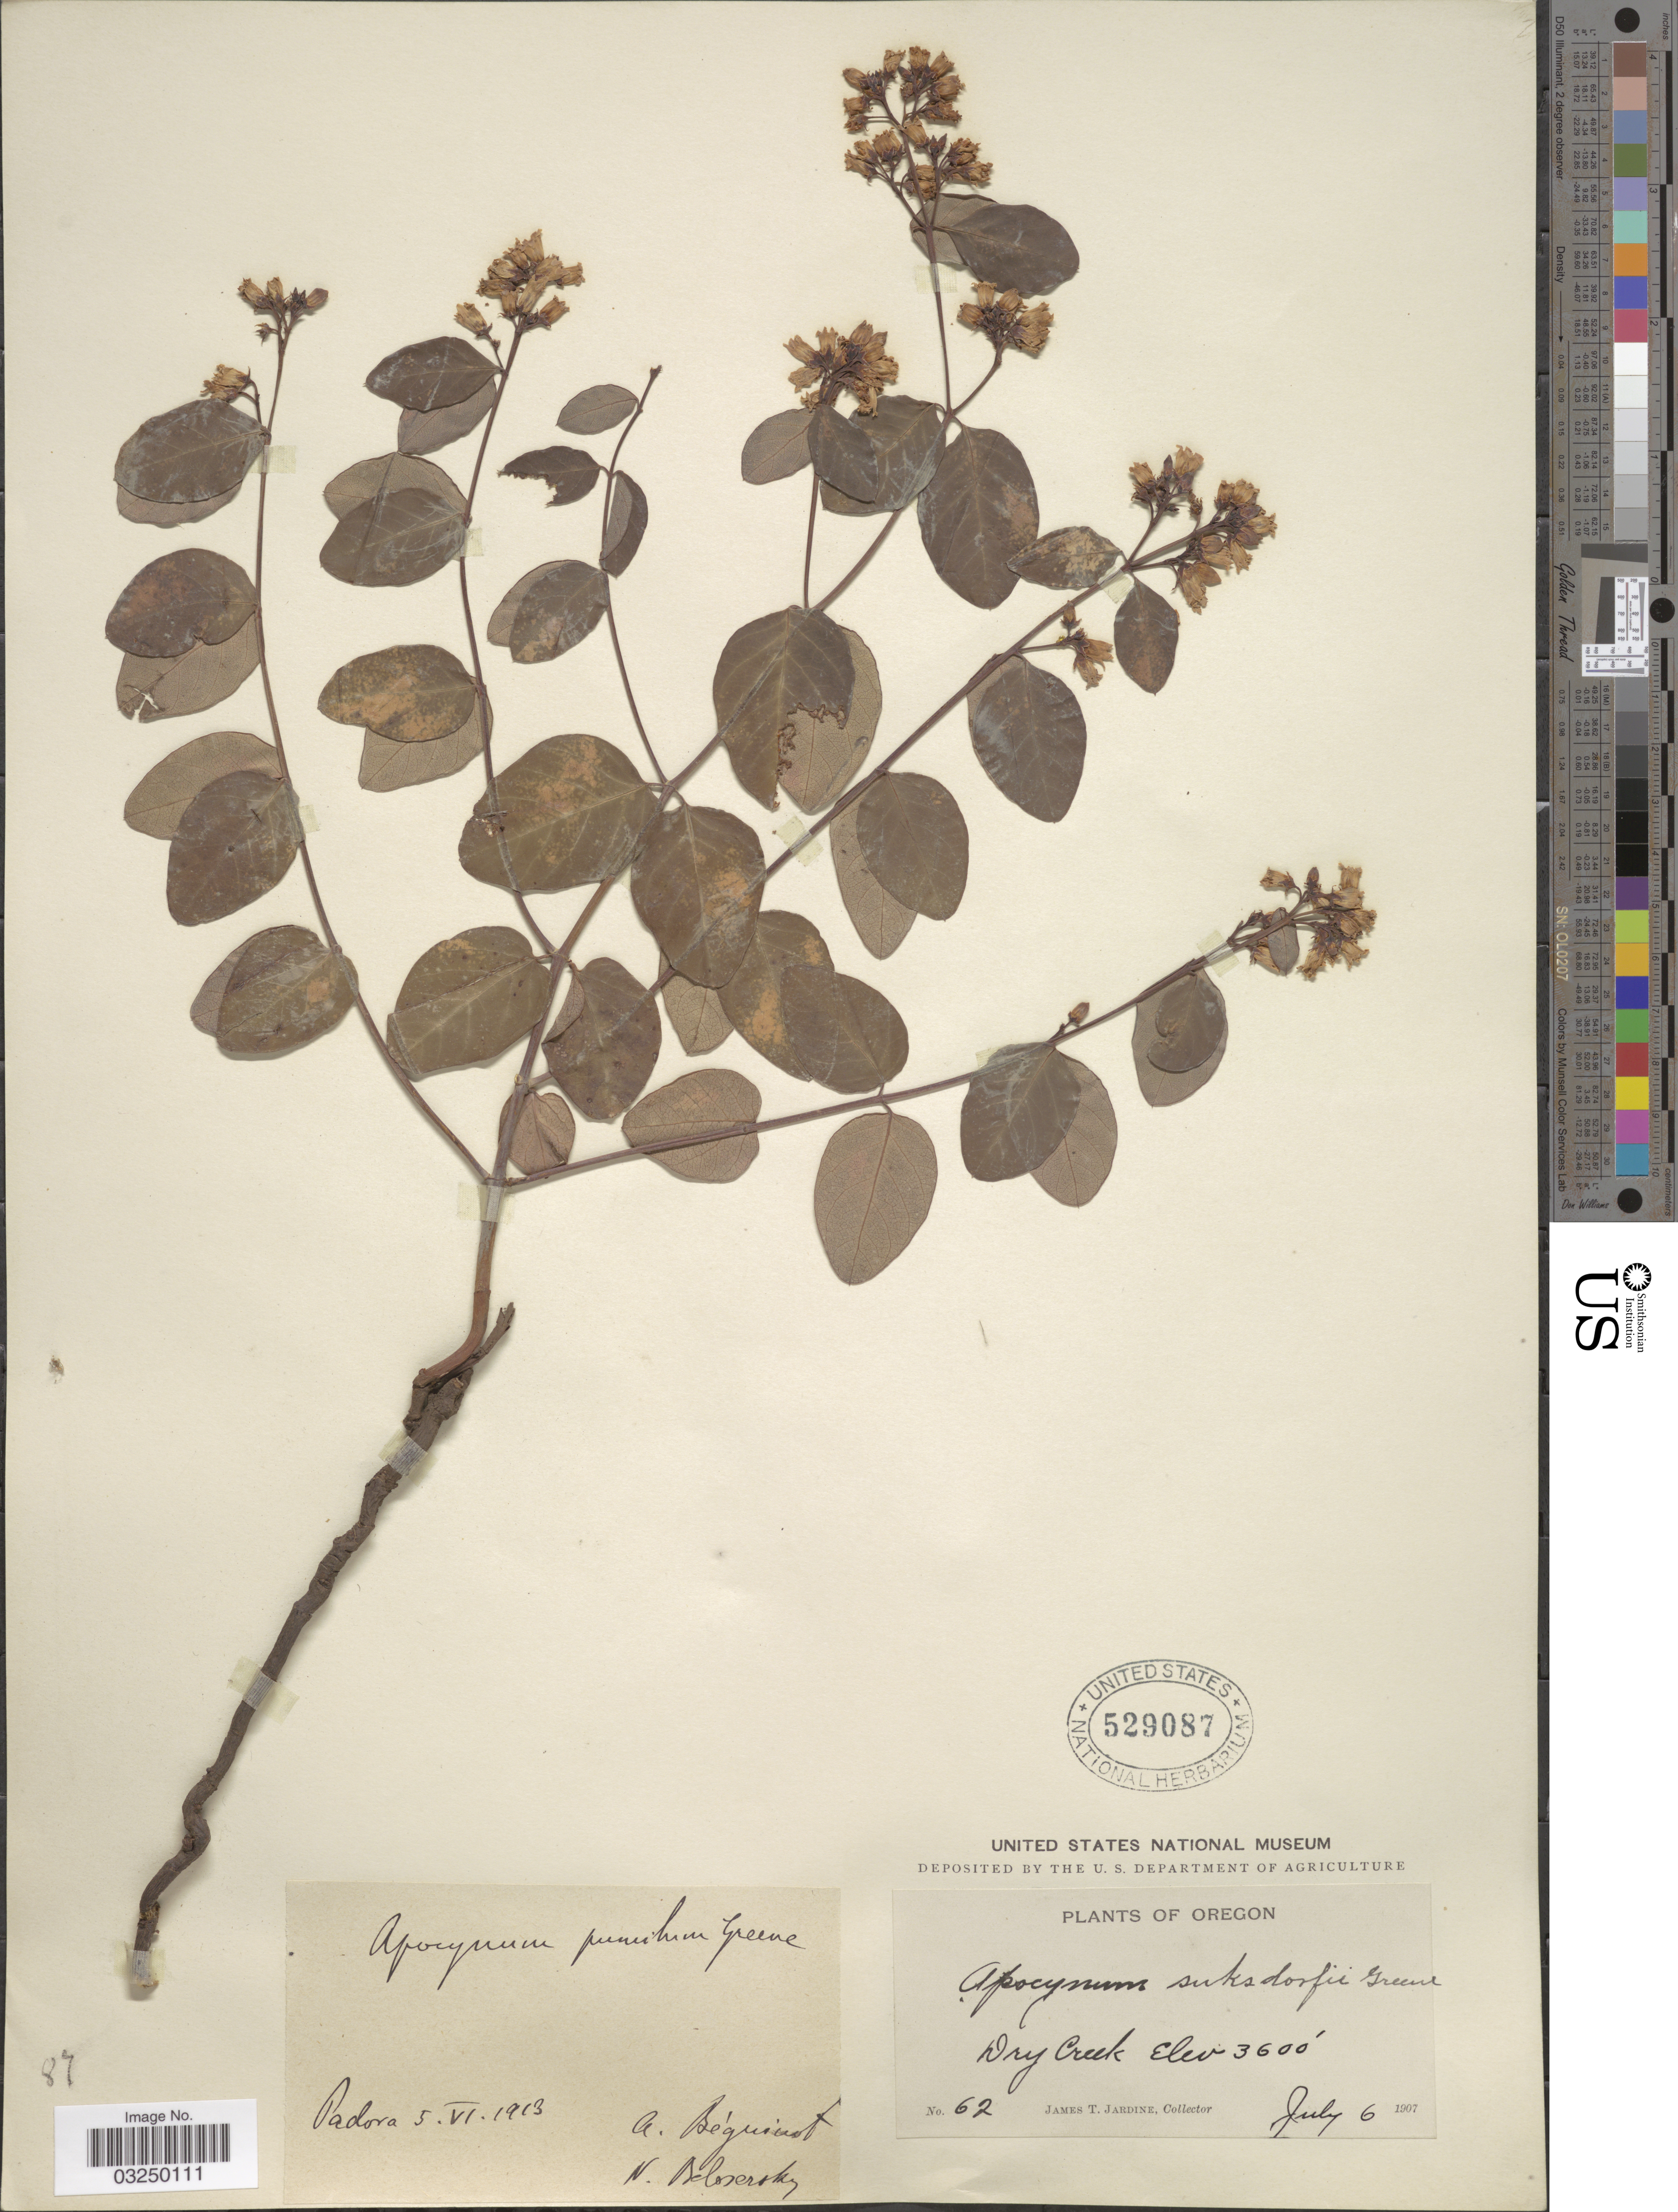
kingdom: Plantae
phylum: Tracheophyta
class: Magnoliopsida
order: Gentianales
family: Apocynaceae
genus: Apocynum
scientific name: Apocynum pumilum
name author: (A. Gray) Greene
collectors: J. T. Jardine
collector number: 62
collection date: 1907-07-06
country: United States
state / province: Oregon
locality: Dry Creek.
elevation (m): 1097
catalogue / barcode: US 529087